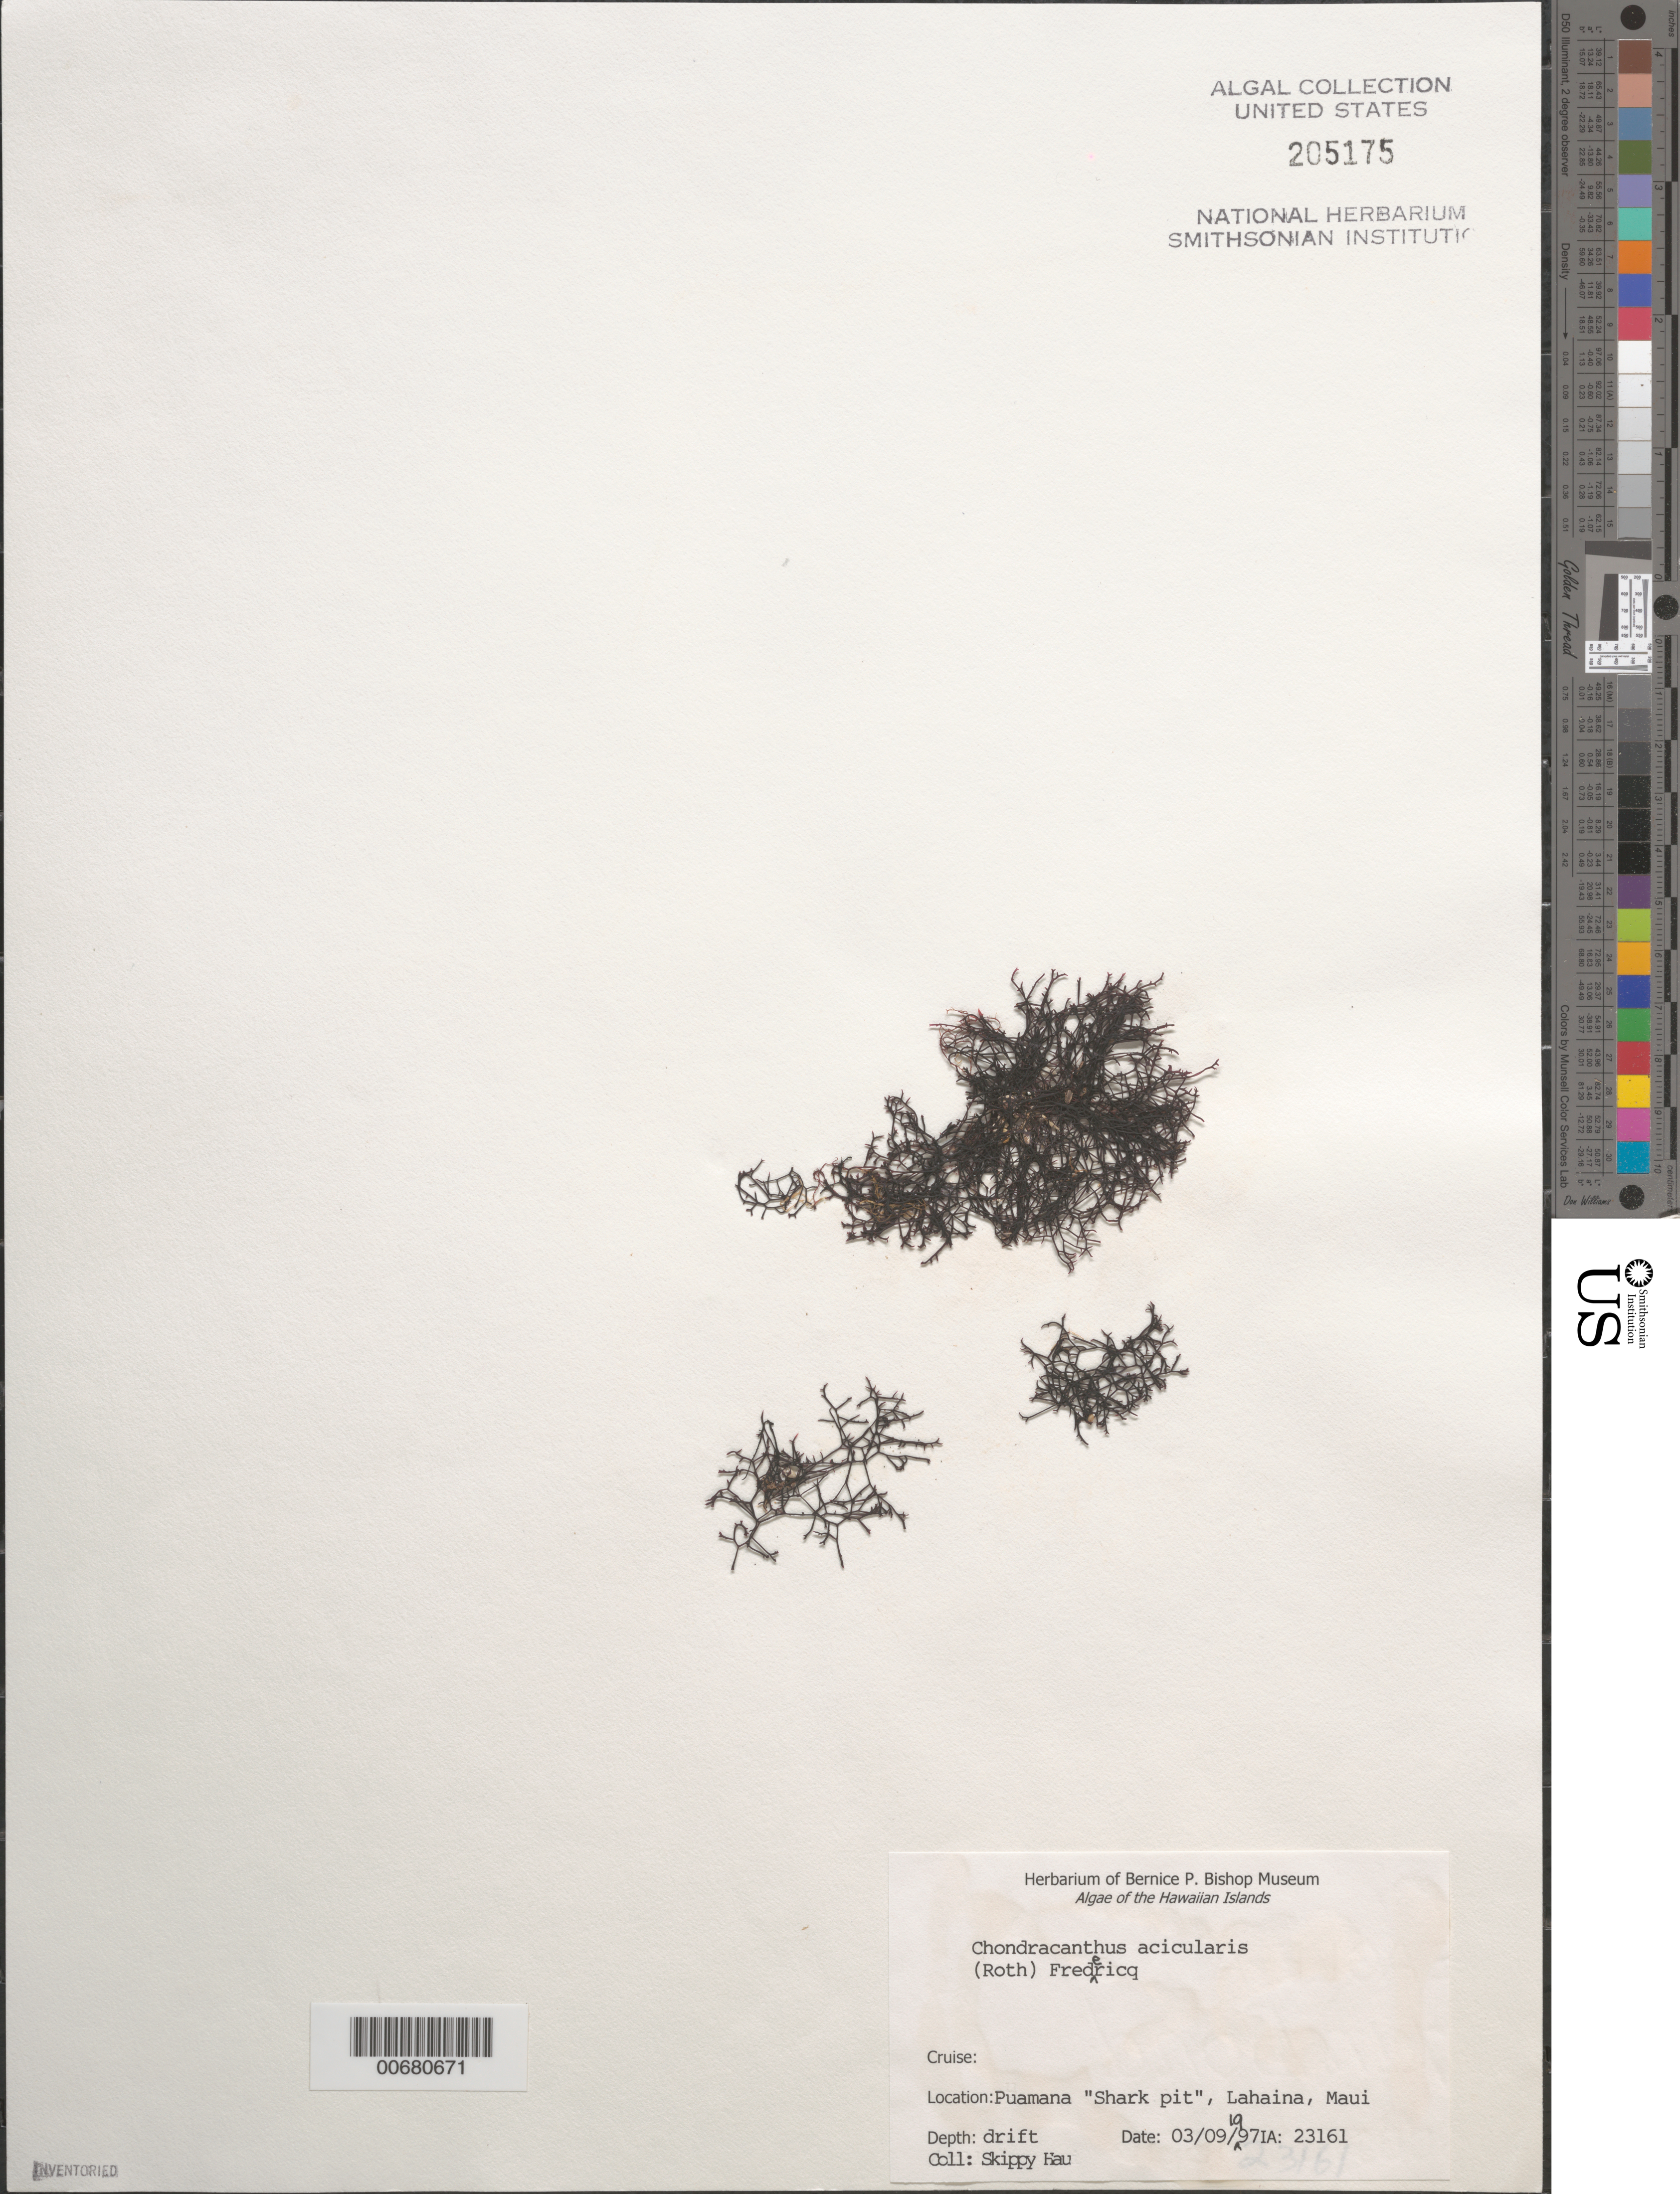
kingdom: Plantae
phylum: Rhodophyta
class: Florideophyceae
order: Gigartinales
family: Gigartinaceae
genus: Chondracanthus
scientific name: Chondracanthus acicularis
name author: (Roth) Fredericq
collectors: S. Hau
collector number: IAA 23161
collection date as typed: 09 Mar 1997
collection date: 1997-03-09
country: United States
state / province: Hawaii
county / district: Maui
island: Maui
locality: Puamana, Lahaina, "Shark Pit" surfing spot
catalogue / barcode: US 205175